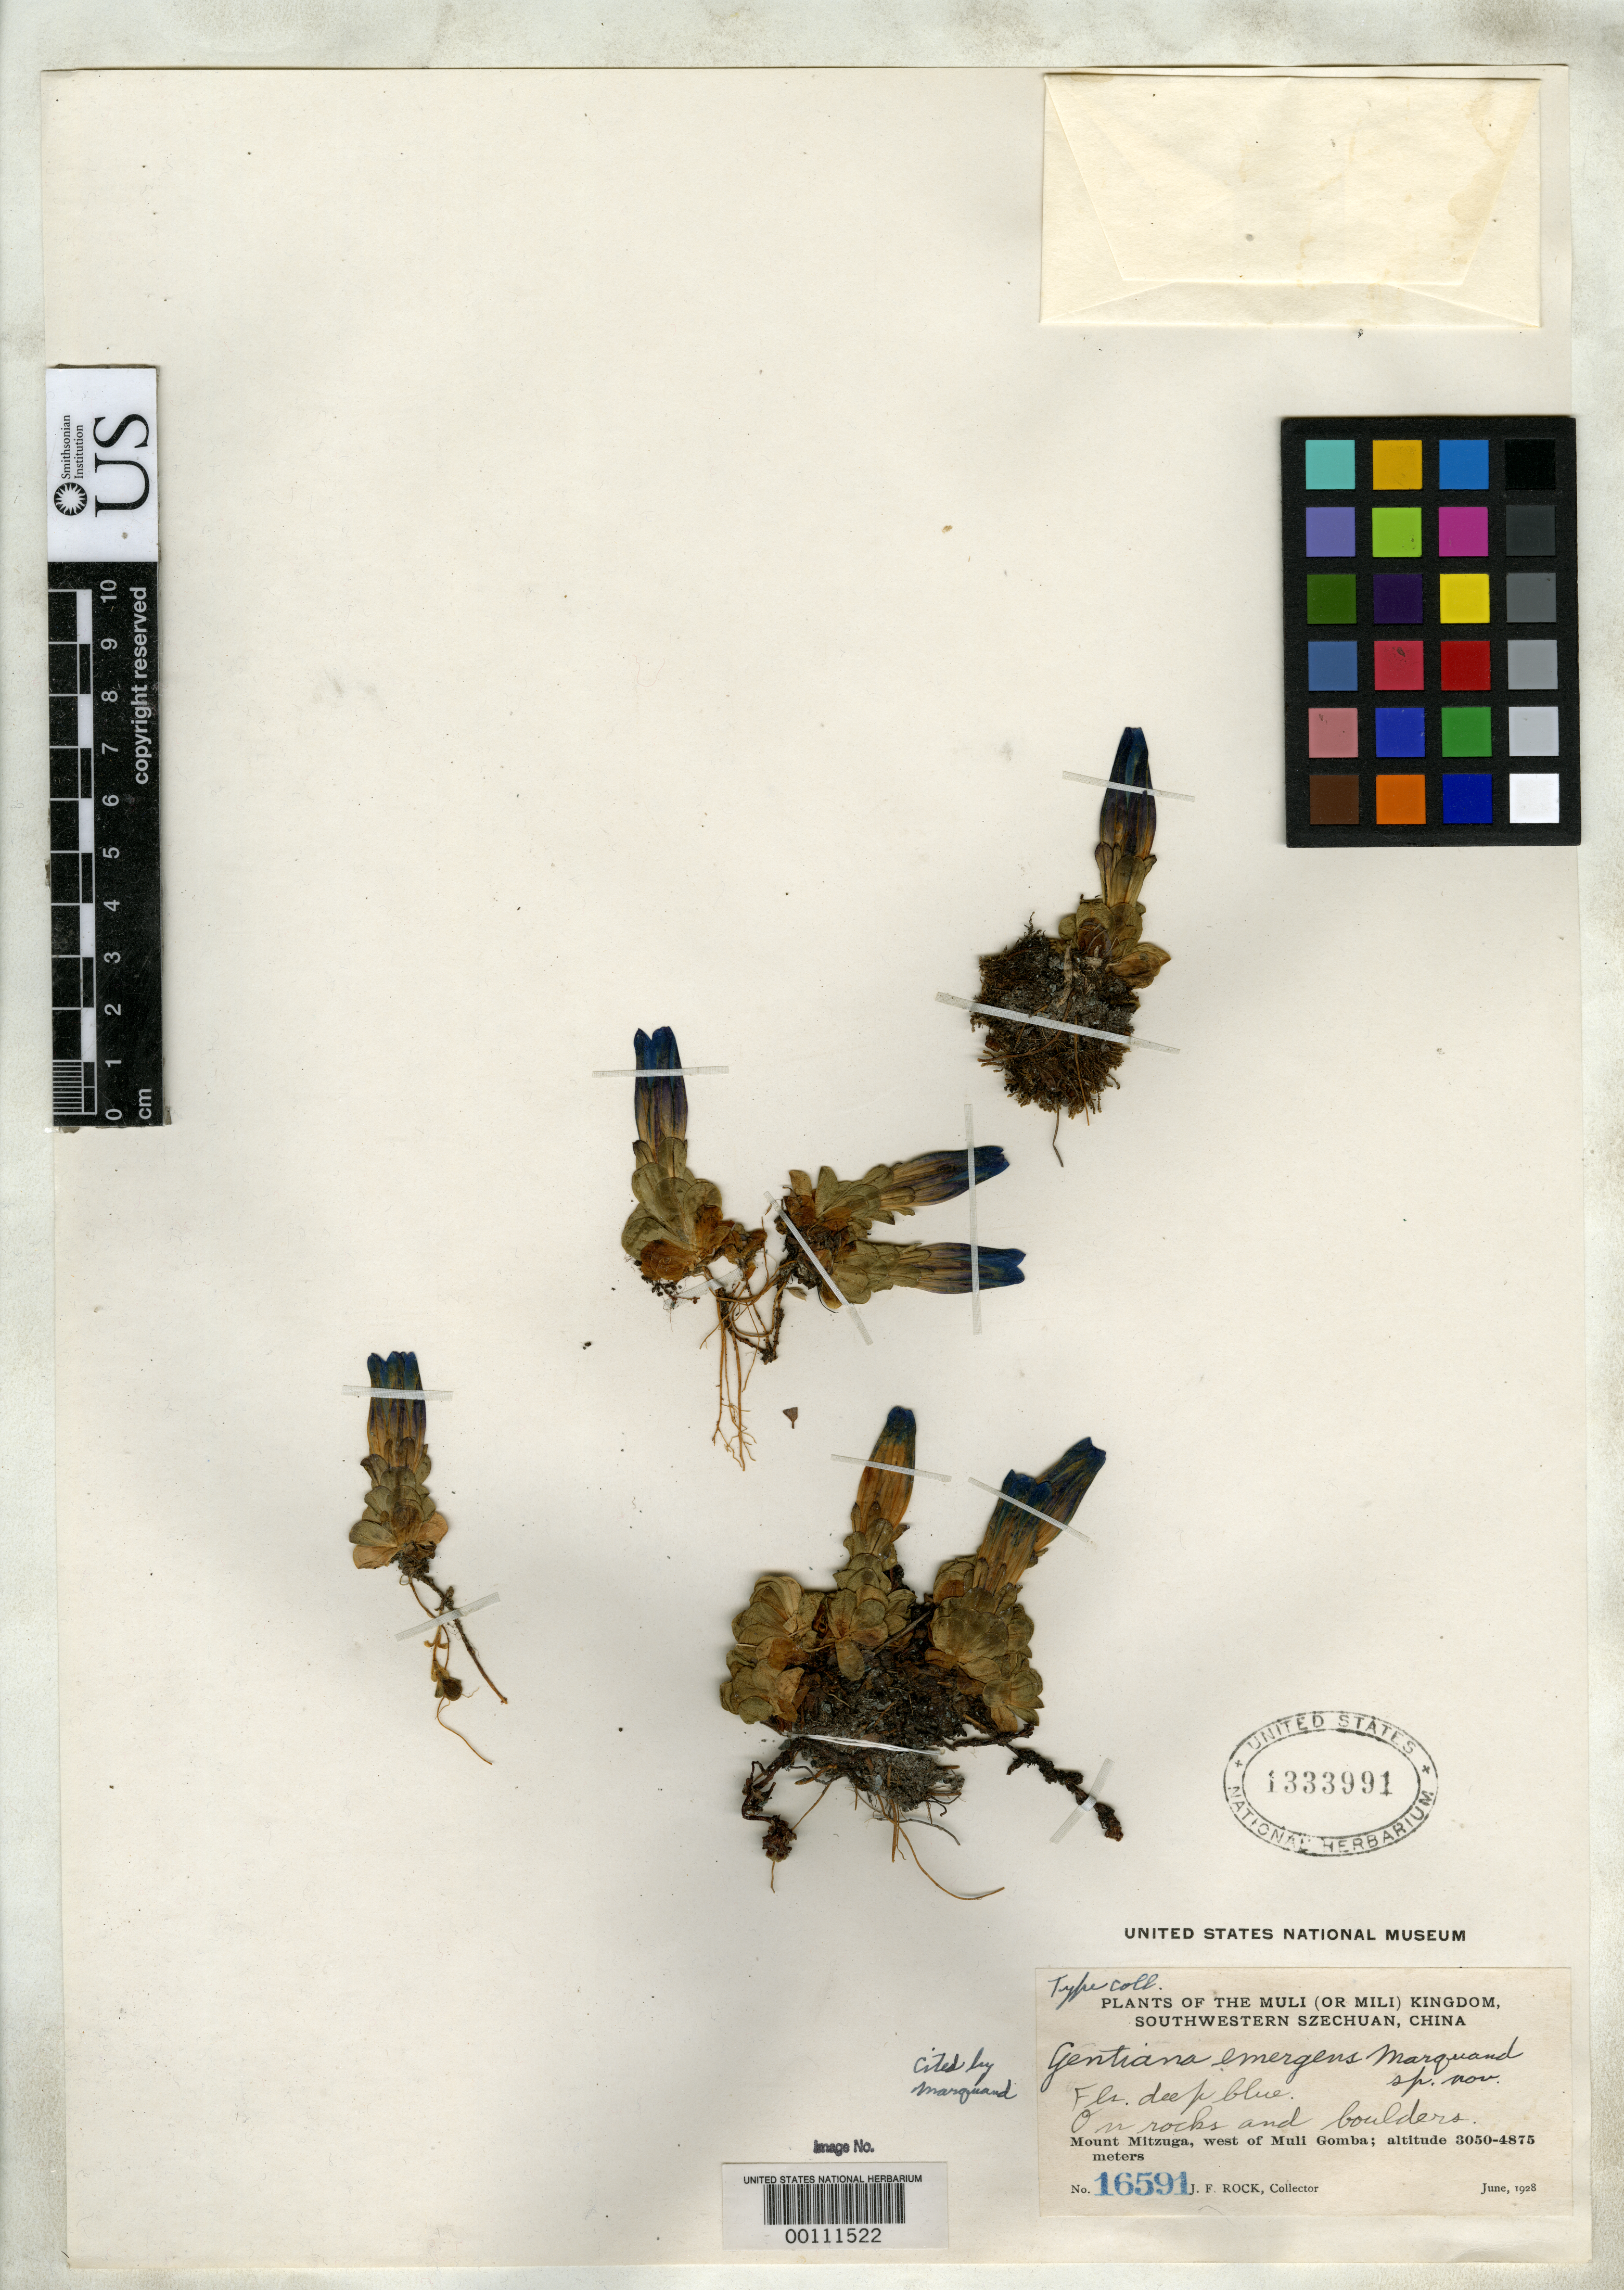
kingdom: Plantae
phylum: Tracheophyta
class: Magnoliopsida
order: Gentianales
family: Gentianaceae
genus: Gentiana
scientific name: Gentiana emergens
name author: C. Marquand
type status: Isotype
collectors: J. F. Rock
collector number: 16591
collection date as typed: Jun 1928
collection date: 1928-06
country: China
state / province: Sichuan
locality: Muli (or Mili) Kingdom, southwestern Szechuan. Mount Mitzuga, west of Muli Gomba.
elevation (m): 3050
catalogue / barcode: US 1333991